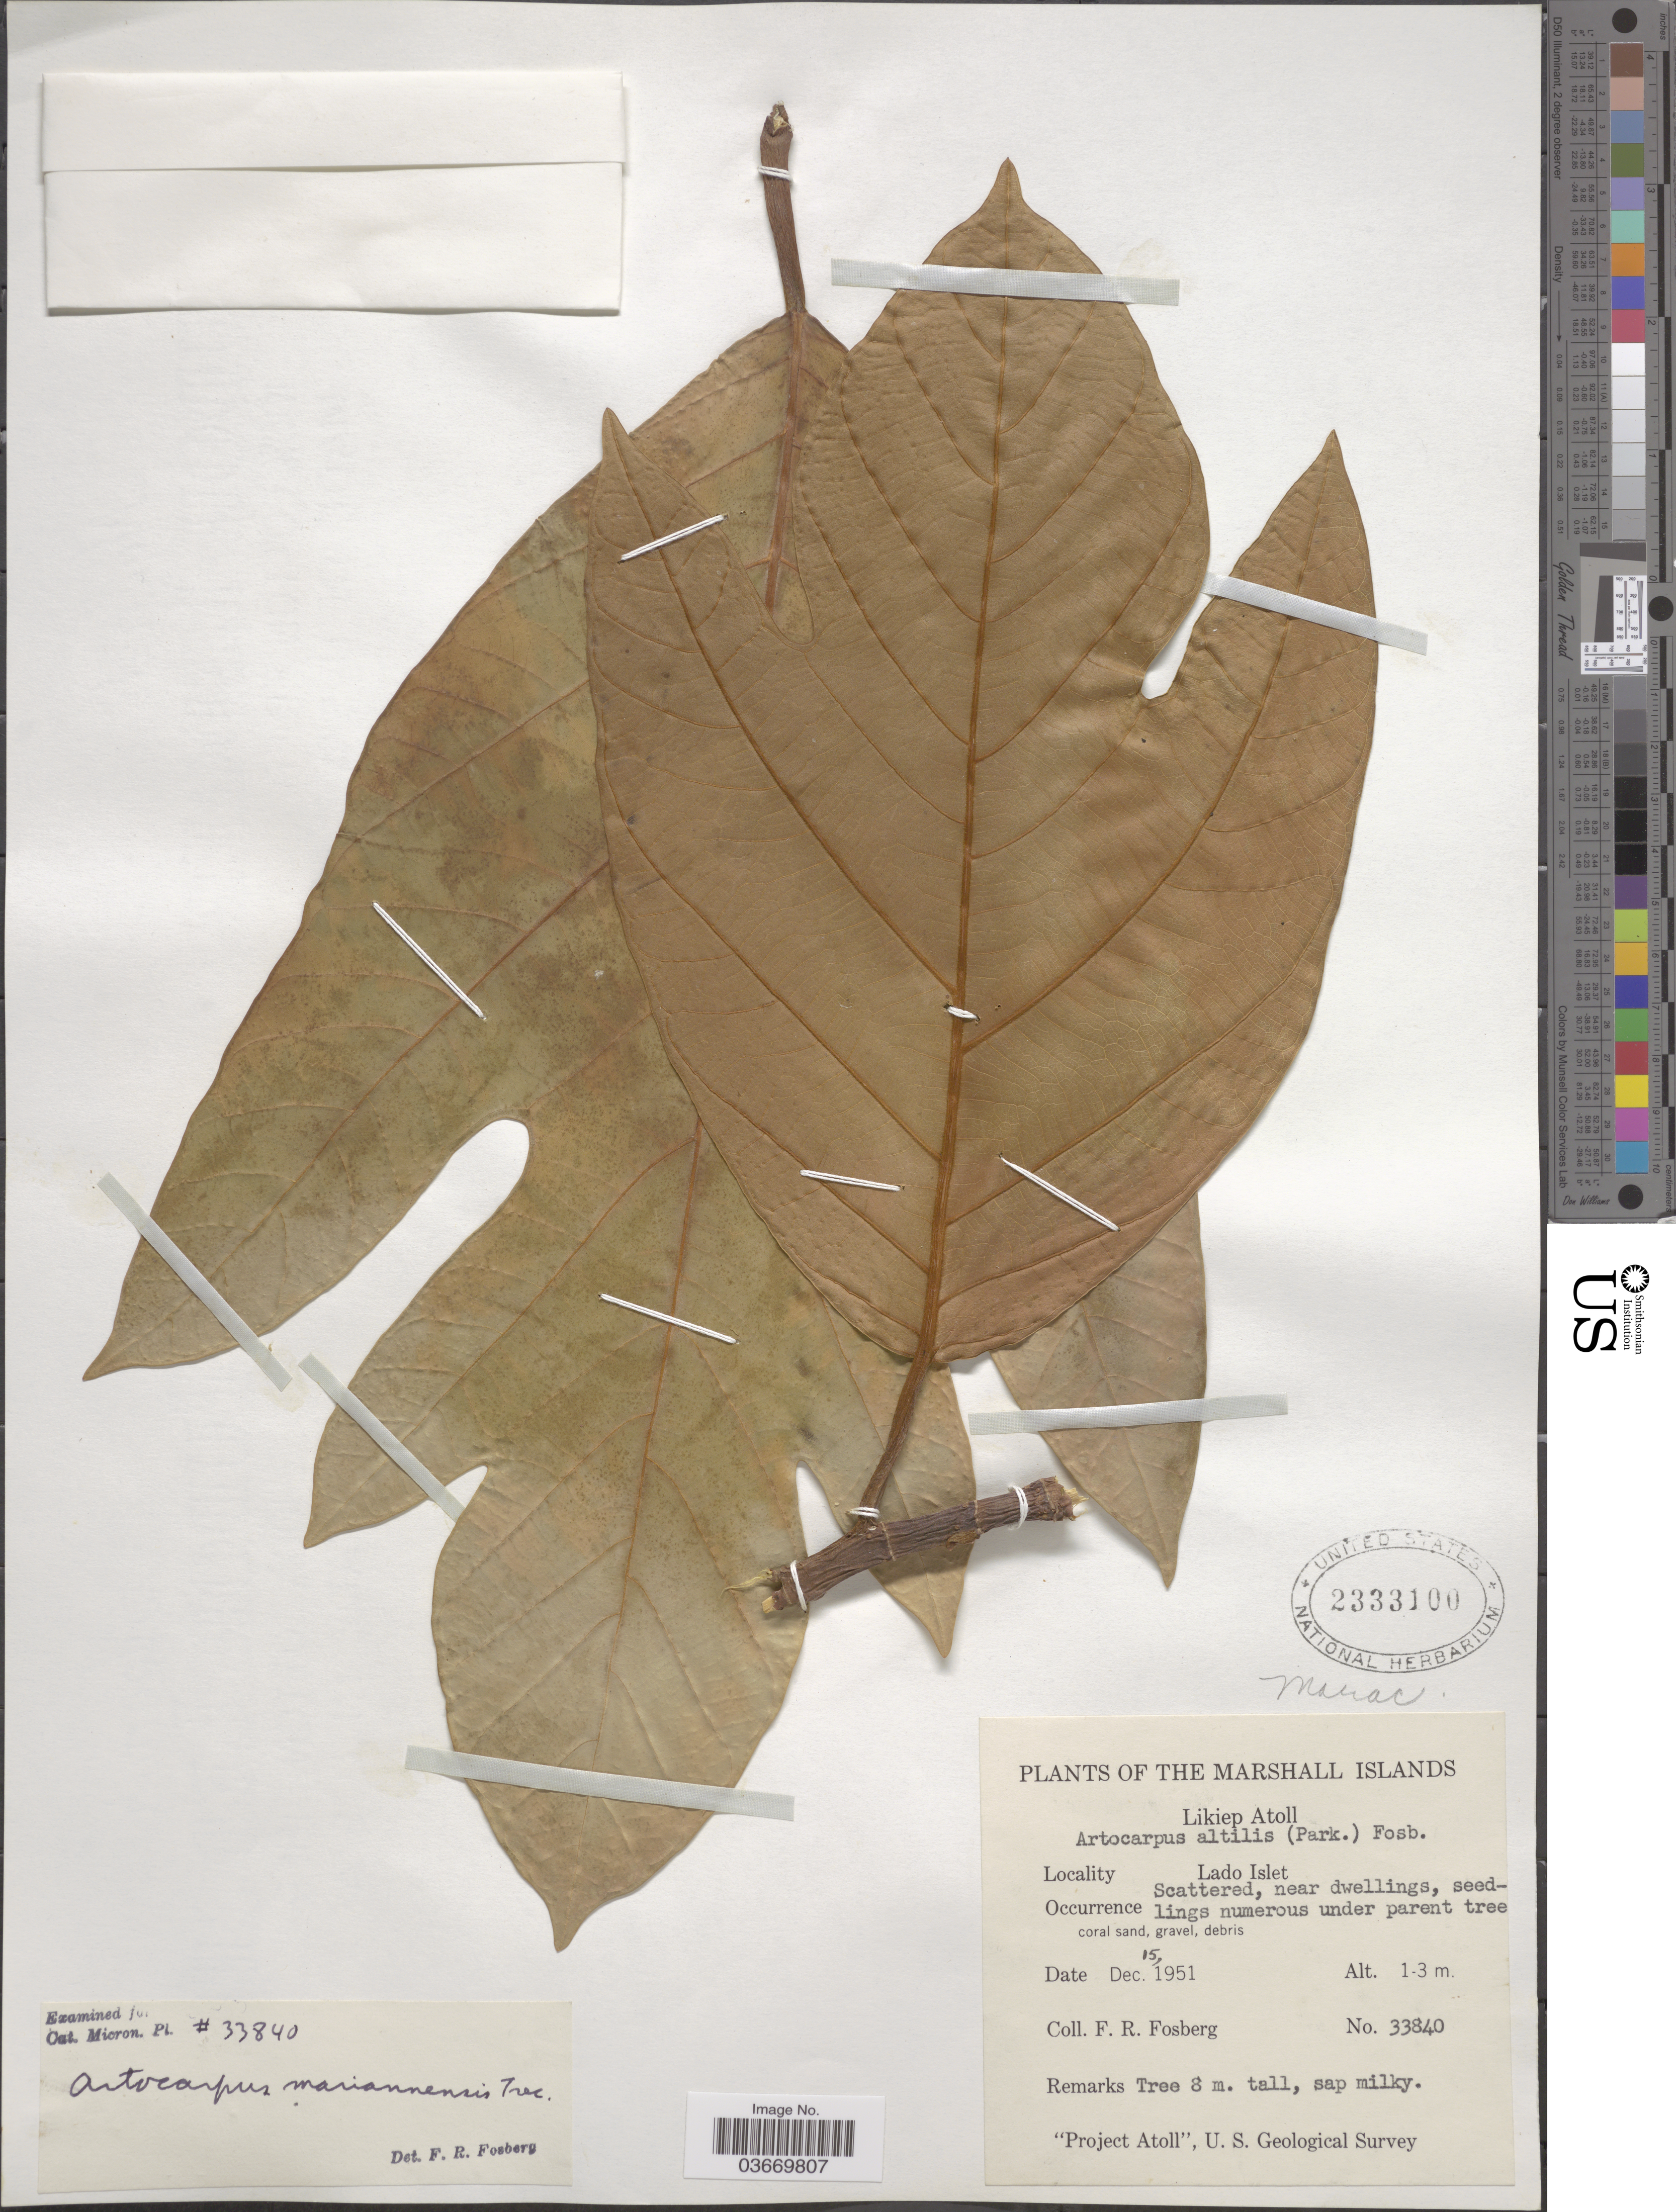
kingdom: Plantae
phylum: Tracheophyta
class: Magnoliopsida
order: Rosales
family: Moraceae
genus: Artocarpus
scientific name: Artocarpus mariannensis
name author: Trécul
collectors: F. R. Fosberg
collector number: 33840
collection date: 1951-12-15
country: Marshall Islands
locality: Likiep Atoll. Lado Islet.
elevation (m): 1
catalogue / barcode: US 2333100